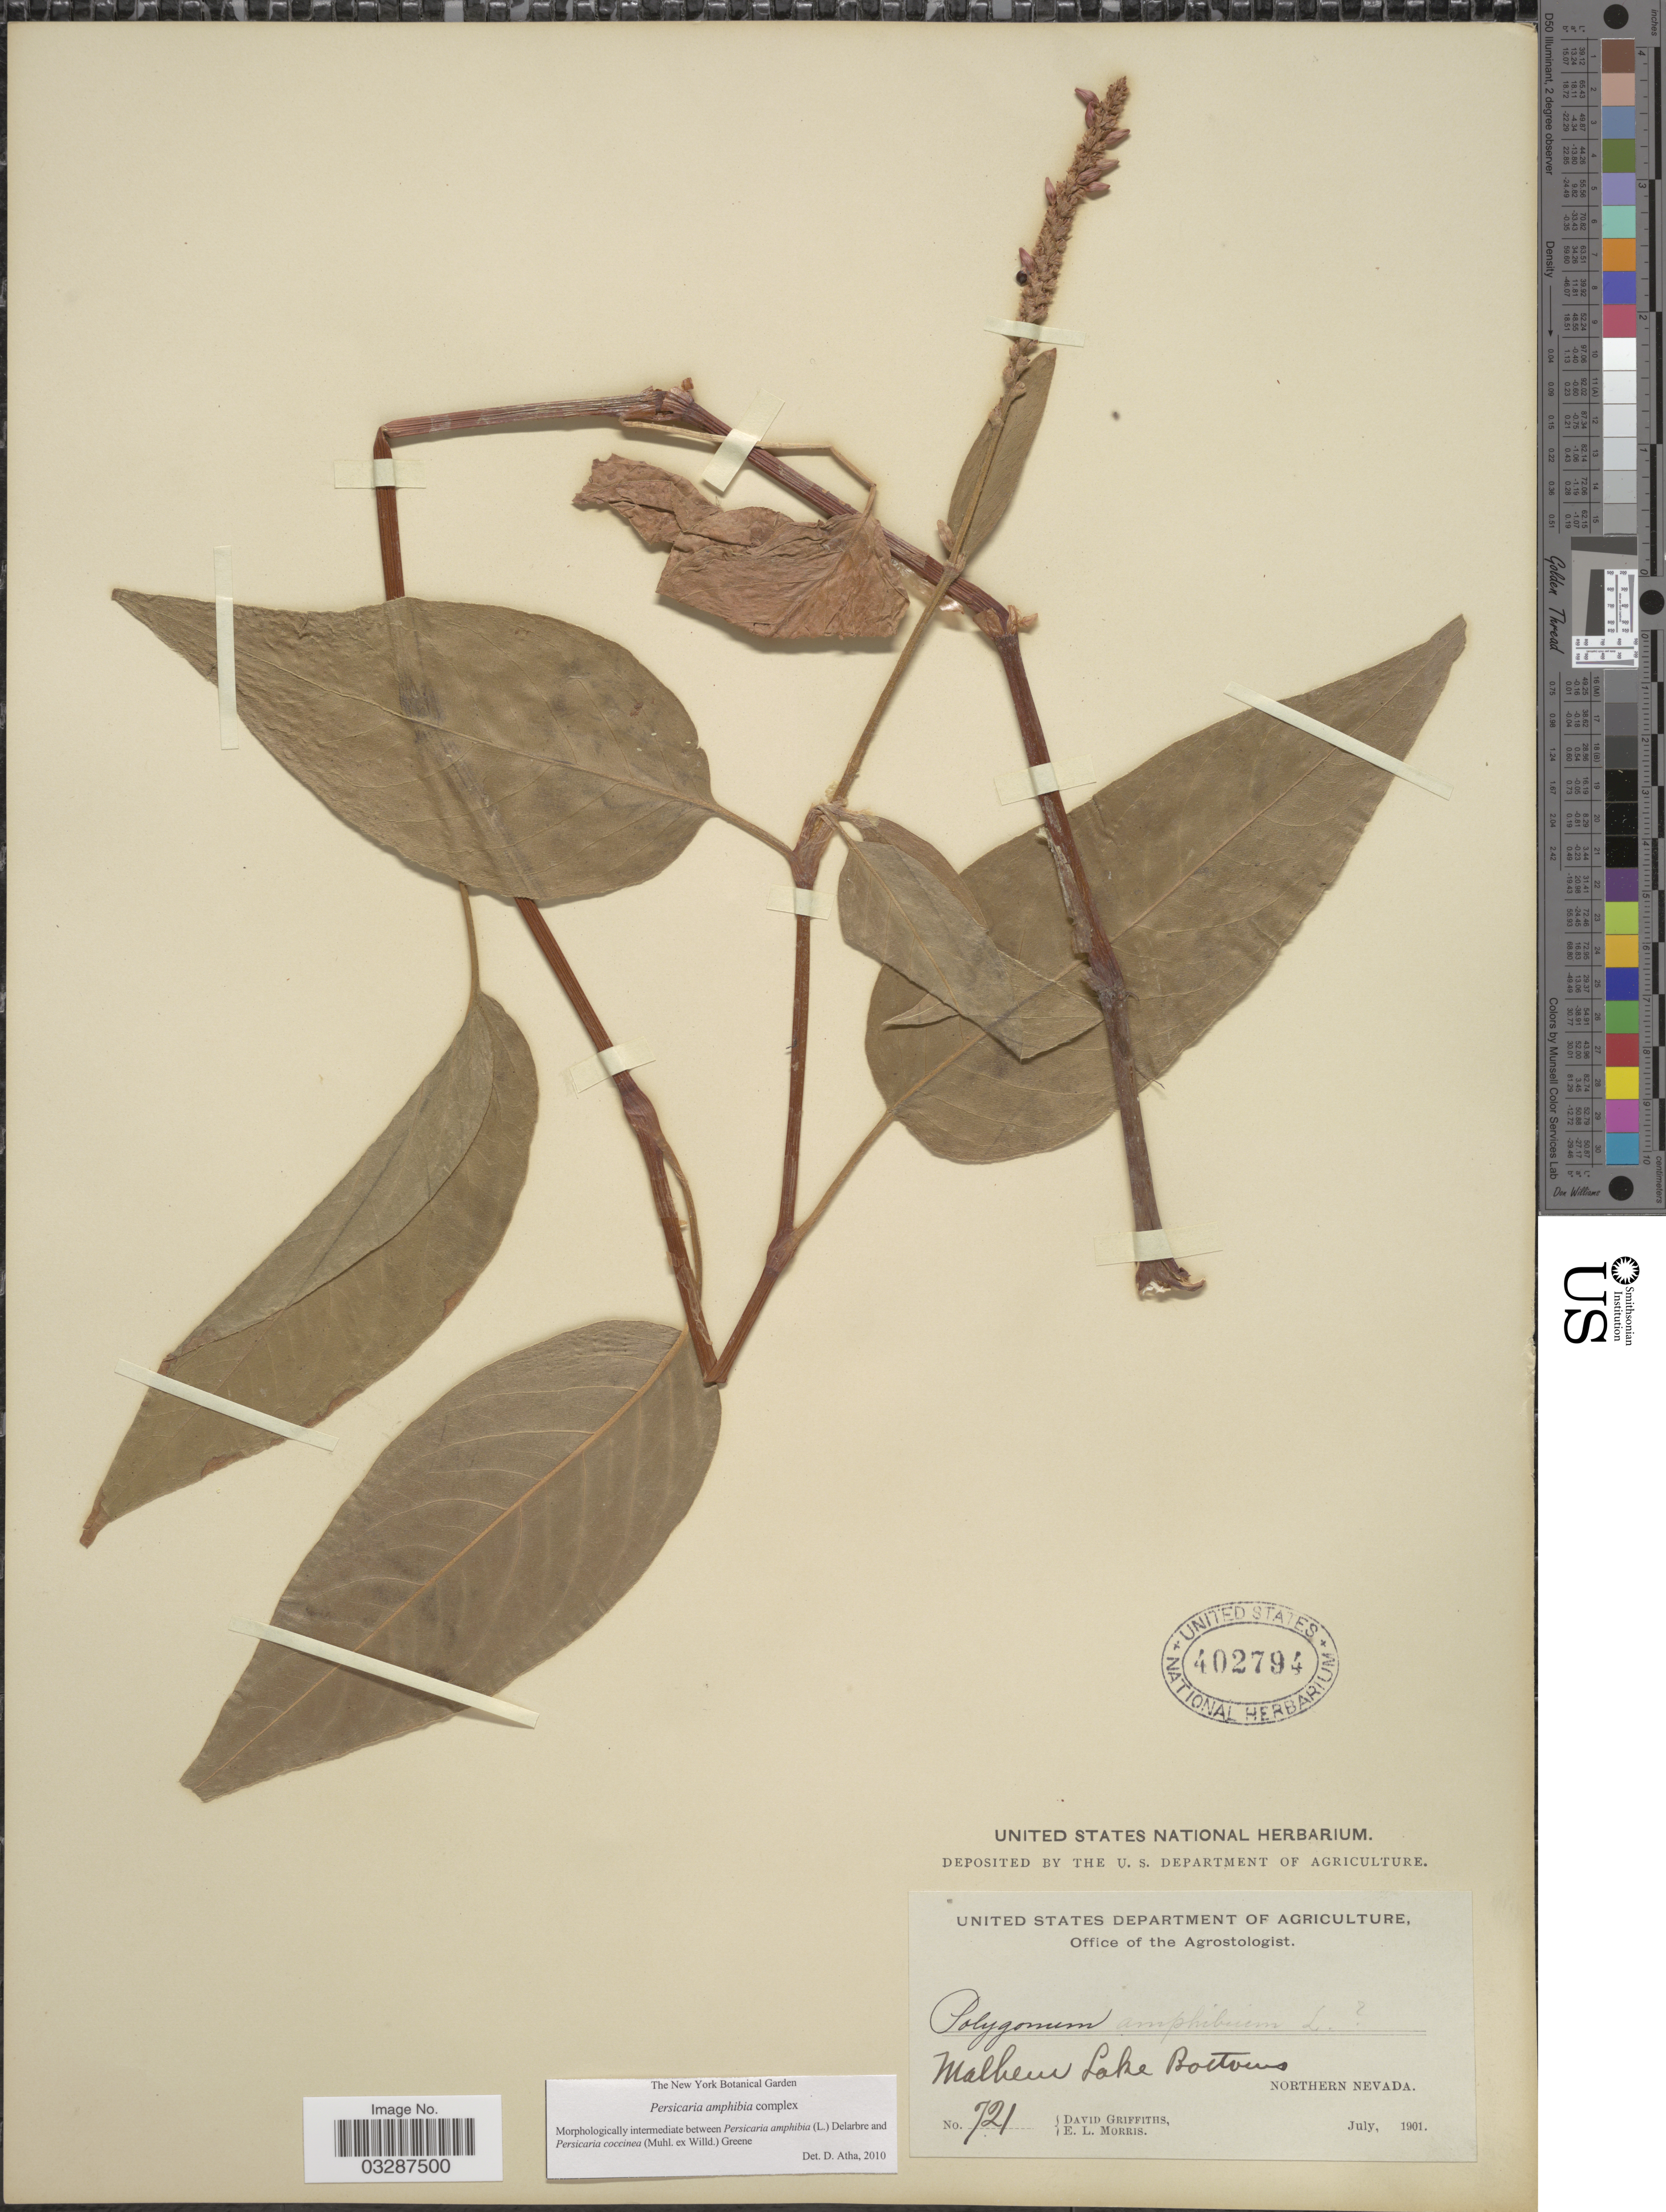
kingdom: Plantae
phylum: Tracheophyta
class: Magnoliopsida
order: Caryophyllales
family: Polygonaceae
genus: Persicaria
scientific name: Persicaria amphibia complex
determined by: Atha, D. E.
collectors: D. Griffiths & E. Morris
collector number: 721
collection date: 1901-07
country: United States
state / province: Nevada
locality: Malheur Lake Bottoms. Northern Nevada.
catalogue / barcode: US 402794